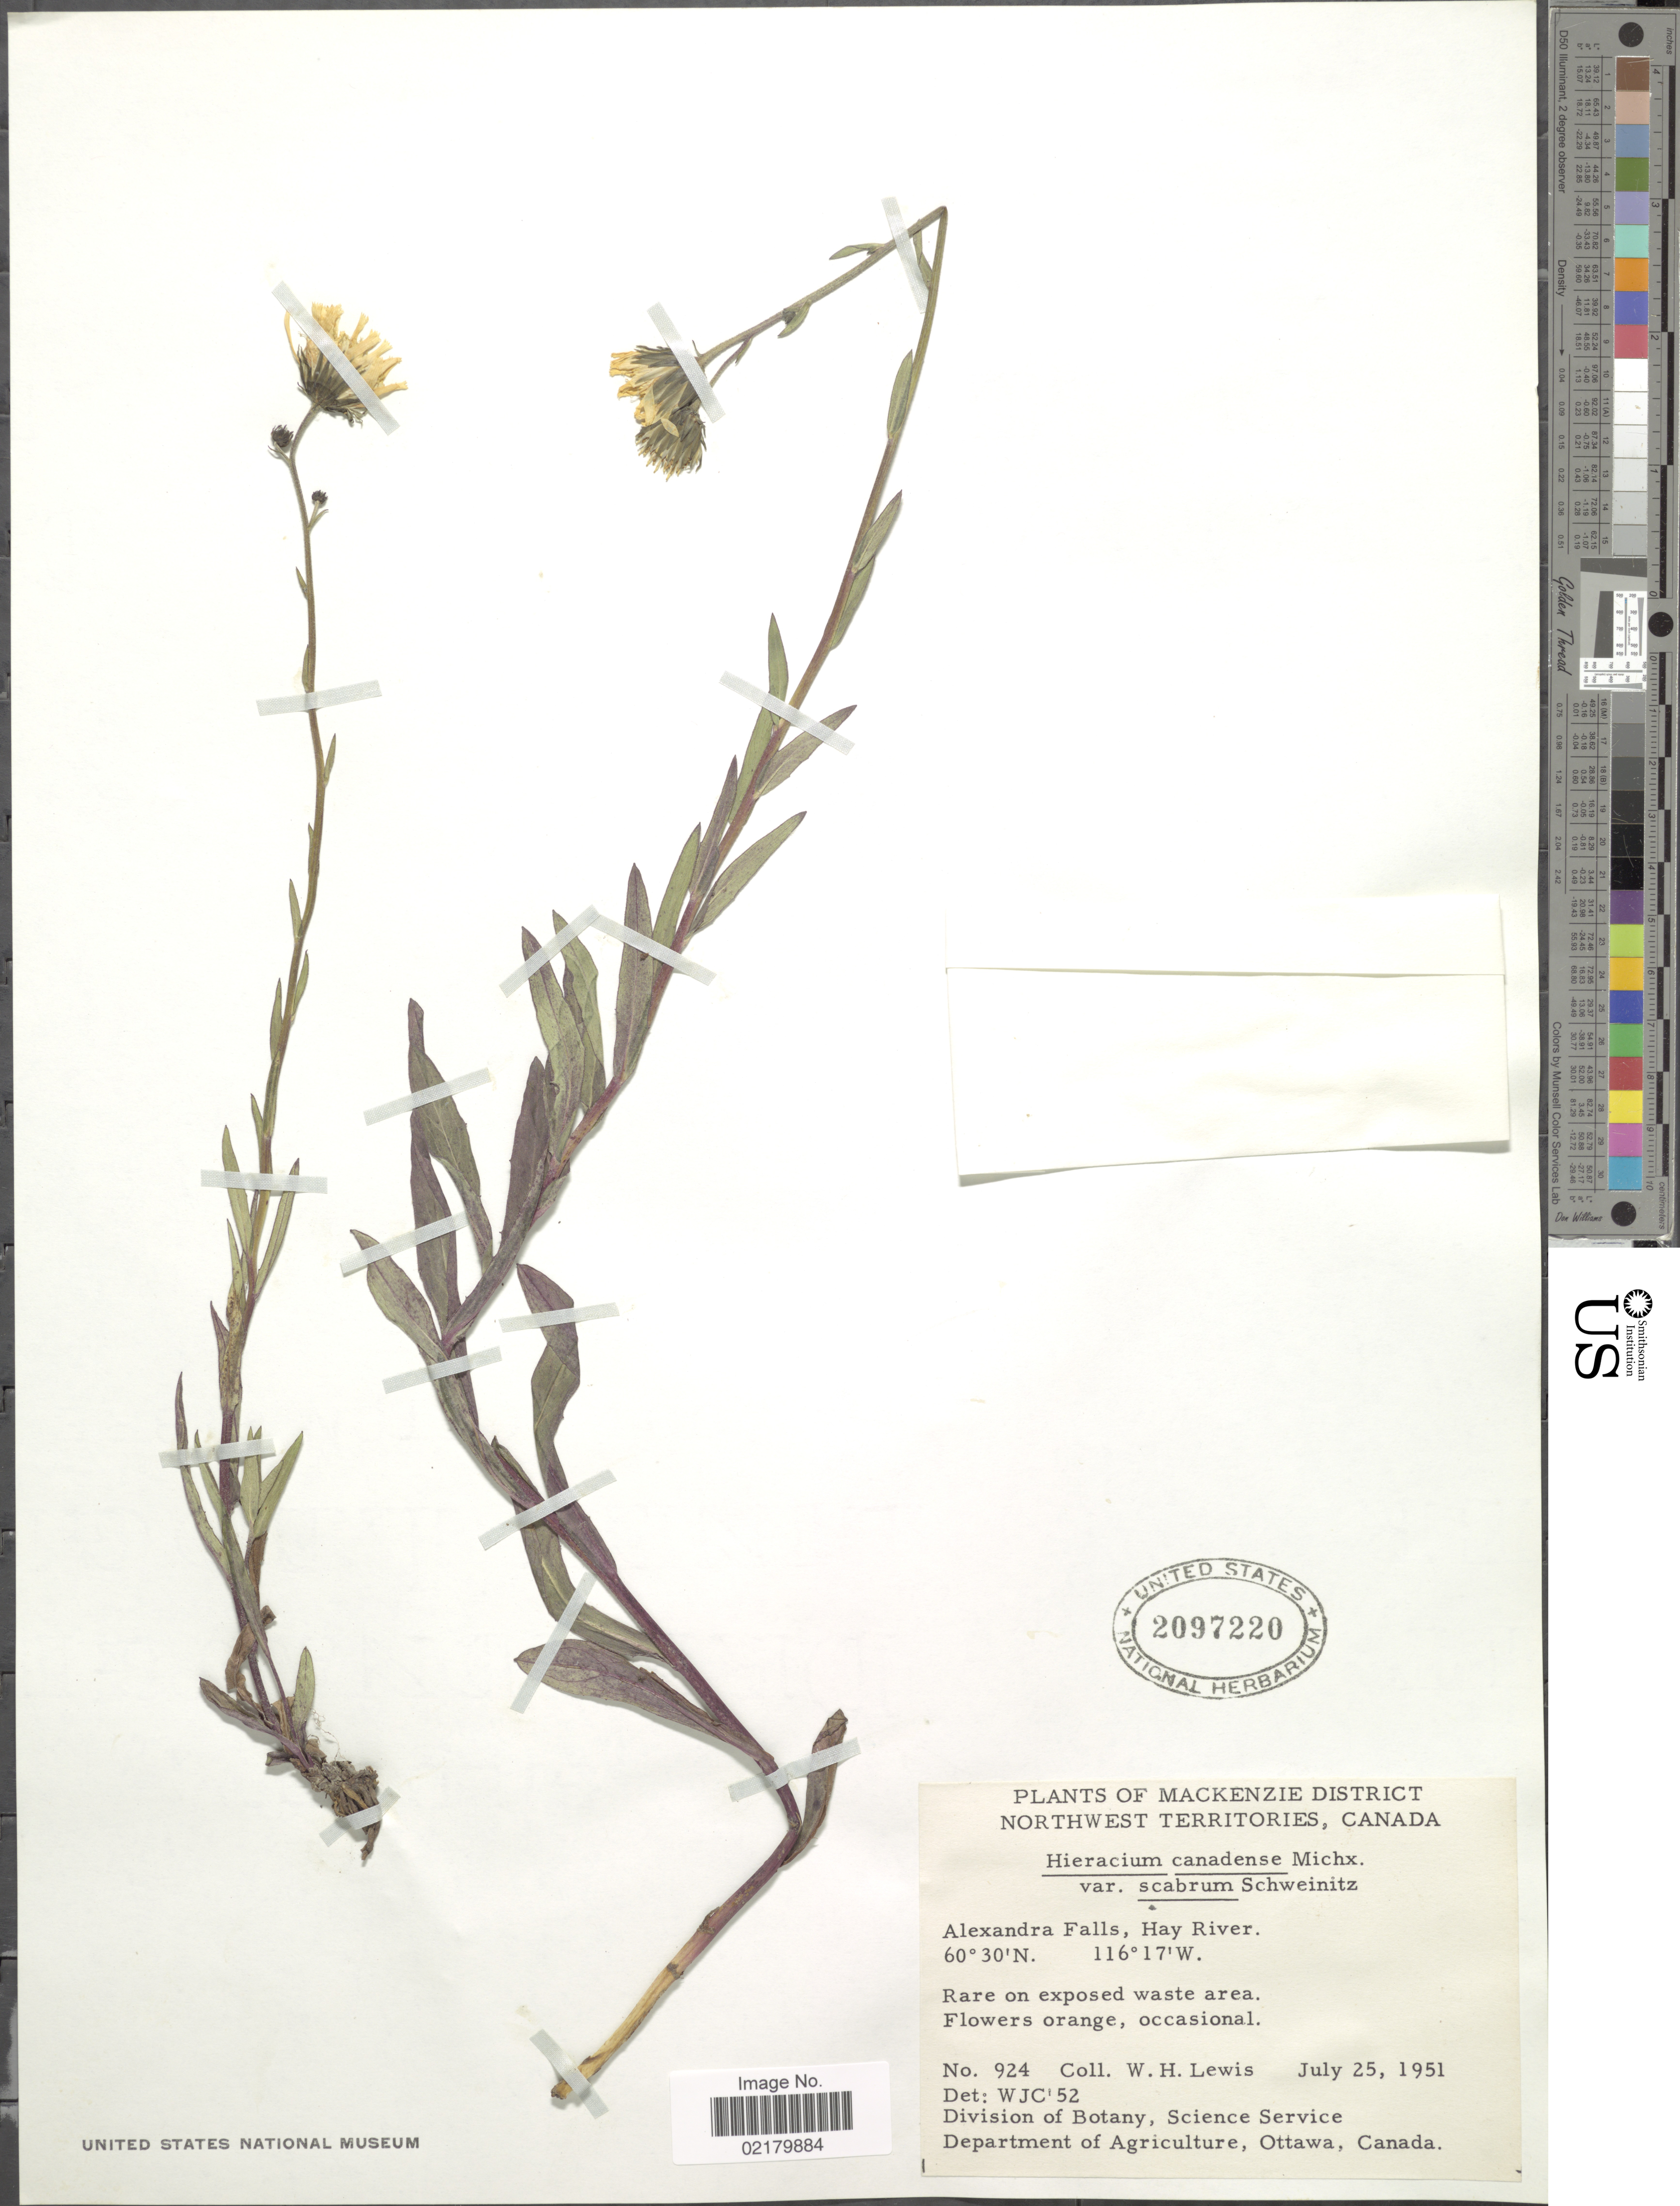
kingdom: Plantae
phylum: Tracheophyta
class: Magnoliopsida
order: Asterales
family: Asteraceae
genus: Hieracium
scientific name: Hieracium canadense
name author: Michx.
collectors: W. H. Lewis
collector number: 924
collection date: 1951-07-25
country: Canada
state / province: Northwest Territories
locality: Mackenzie District, Alexandra Falls, Hay River, rare on exposed waste area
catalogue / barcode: US 2097220